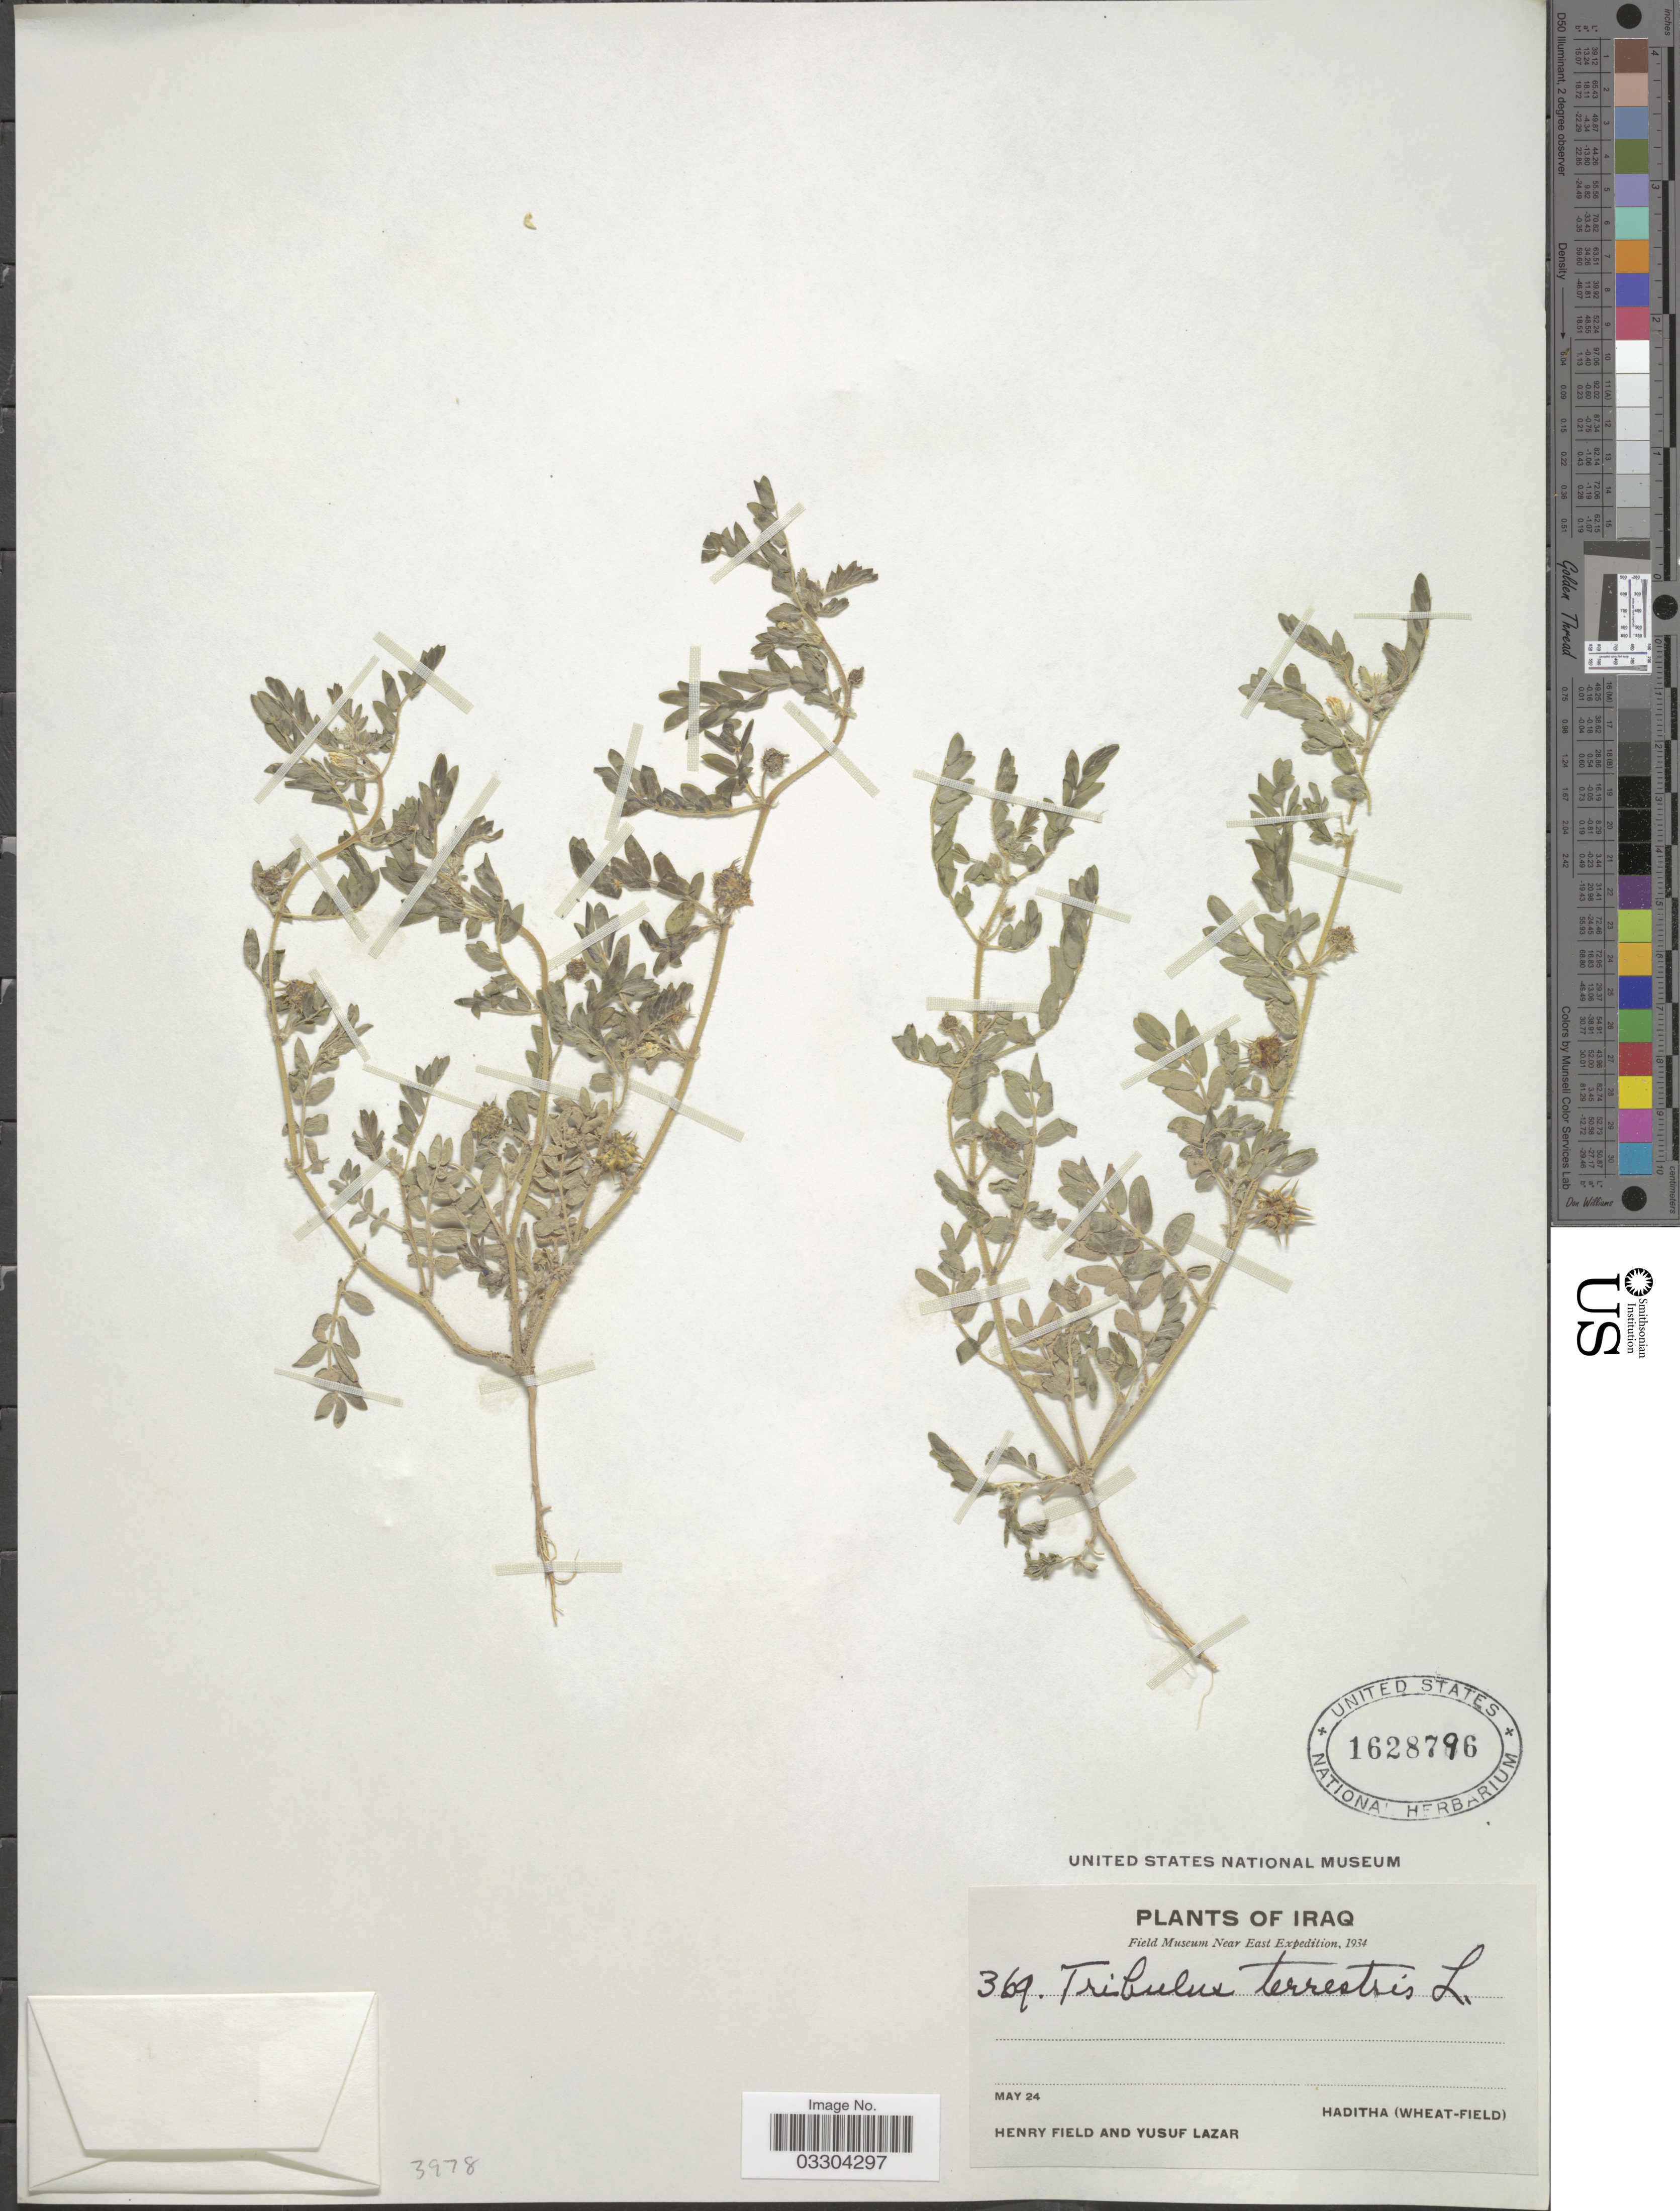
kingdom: Plantae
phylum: Tracheophyta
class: Magnoliopsida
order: Zygophyllales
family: Zygophyllaceae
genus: Tribulus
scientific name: Tribulus terrestris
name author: L.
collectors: H. Field & Y. Lazar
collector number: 369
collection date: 1934-05-24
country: Iraq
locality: Haditha (Wheat-Field).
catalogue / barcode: US 1628796